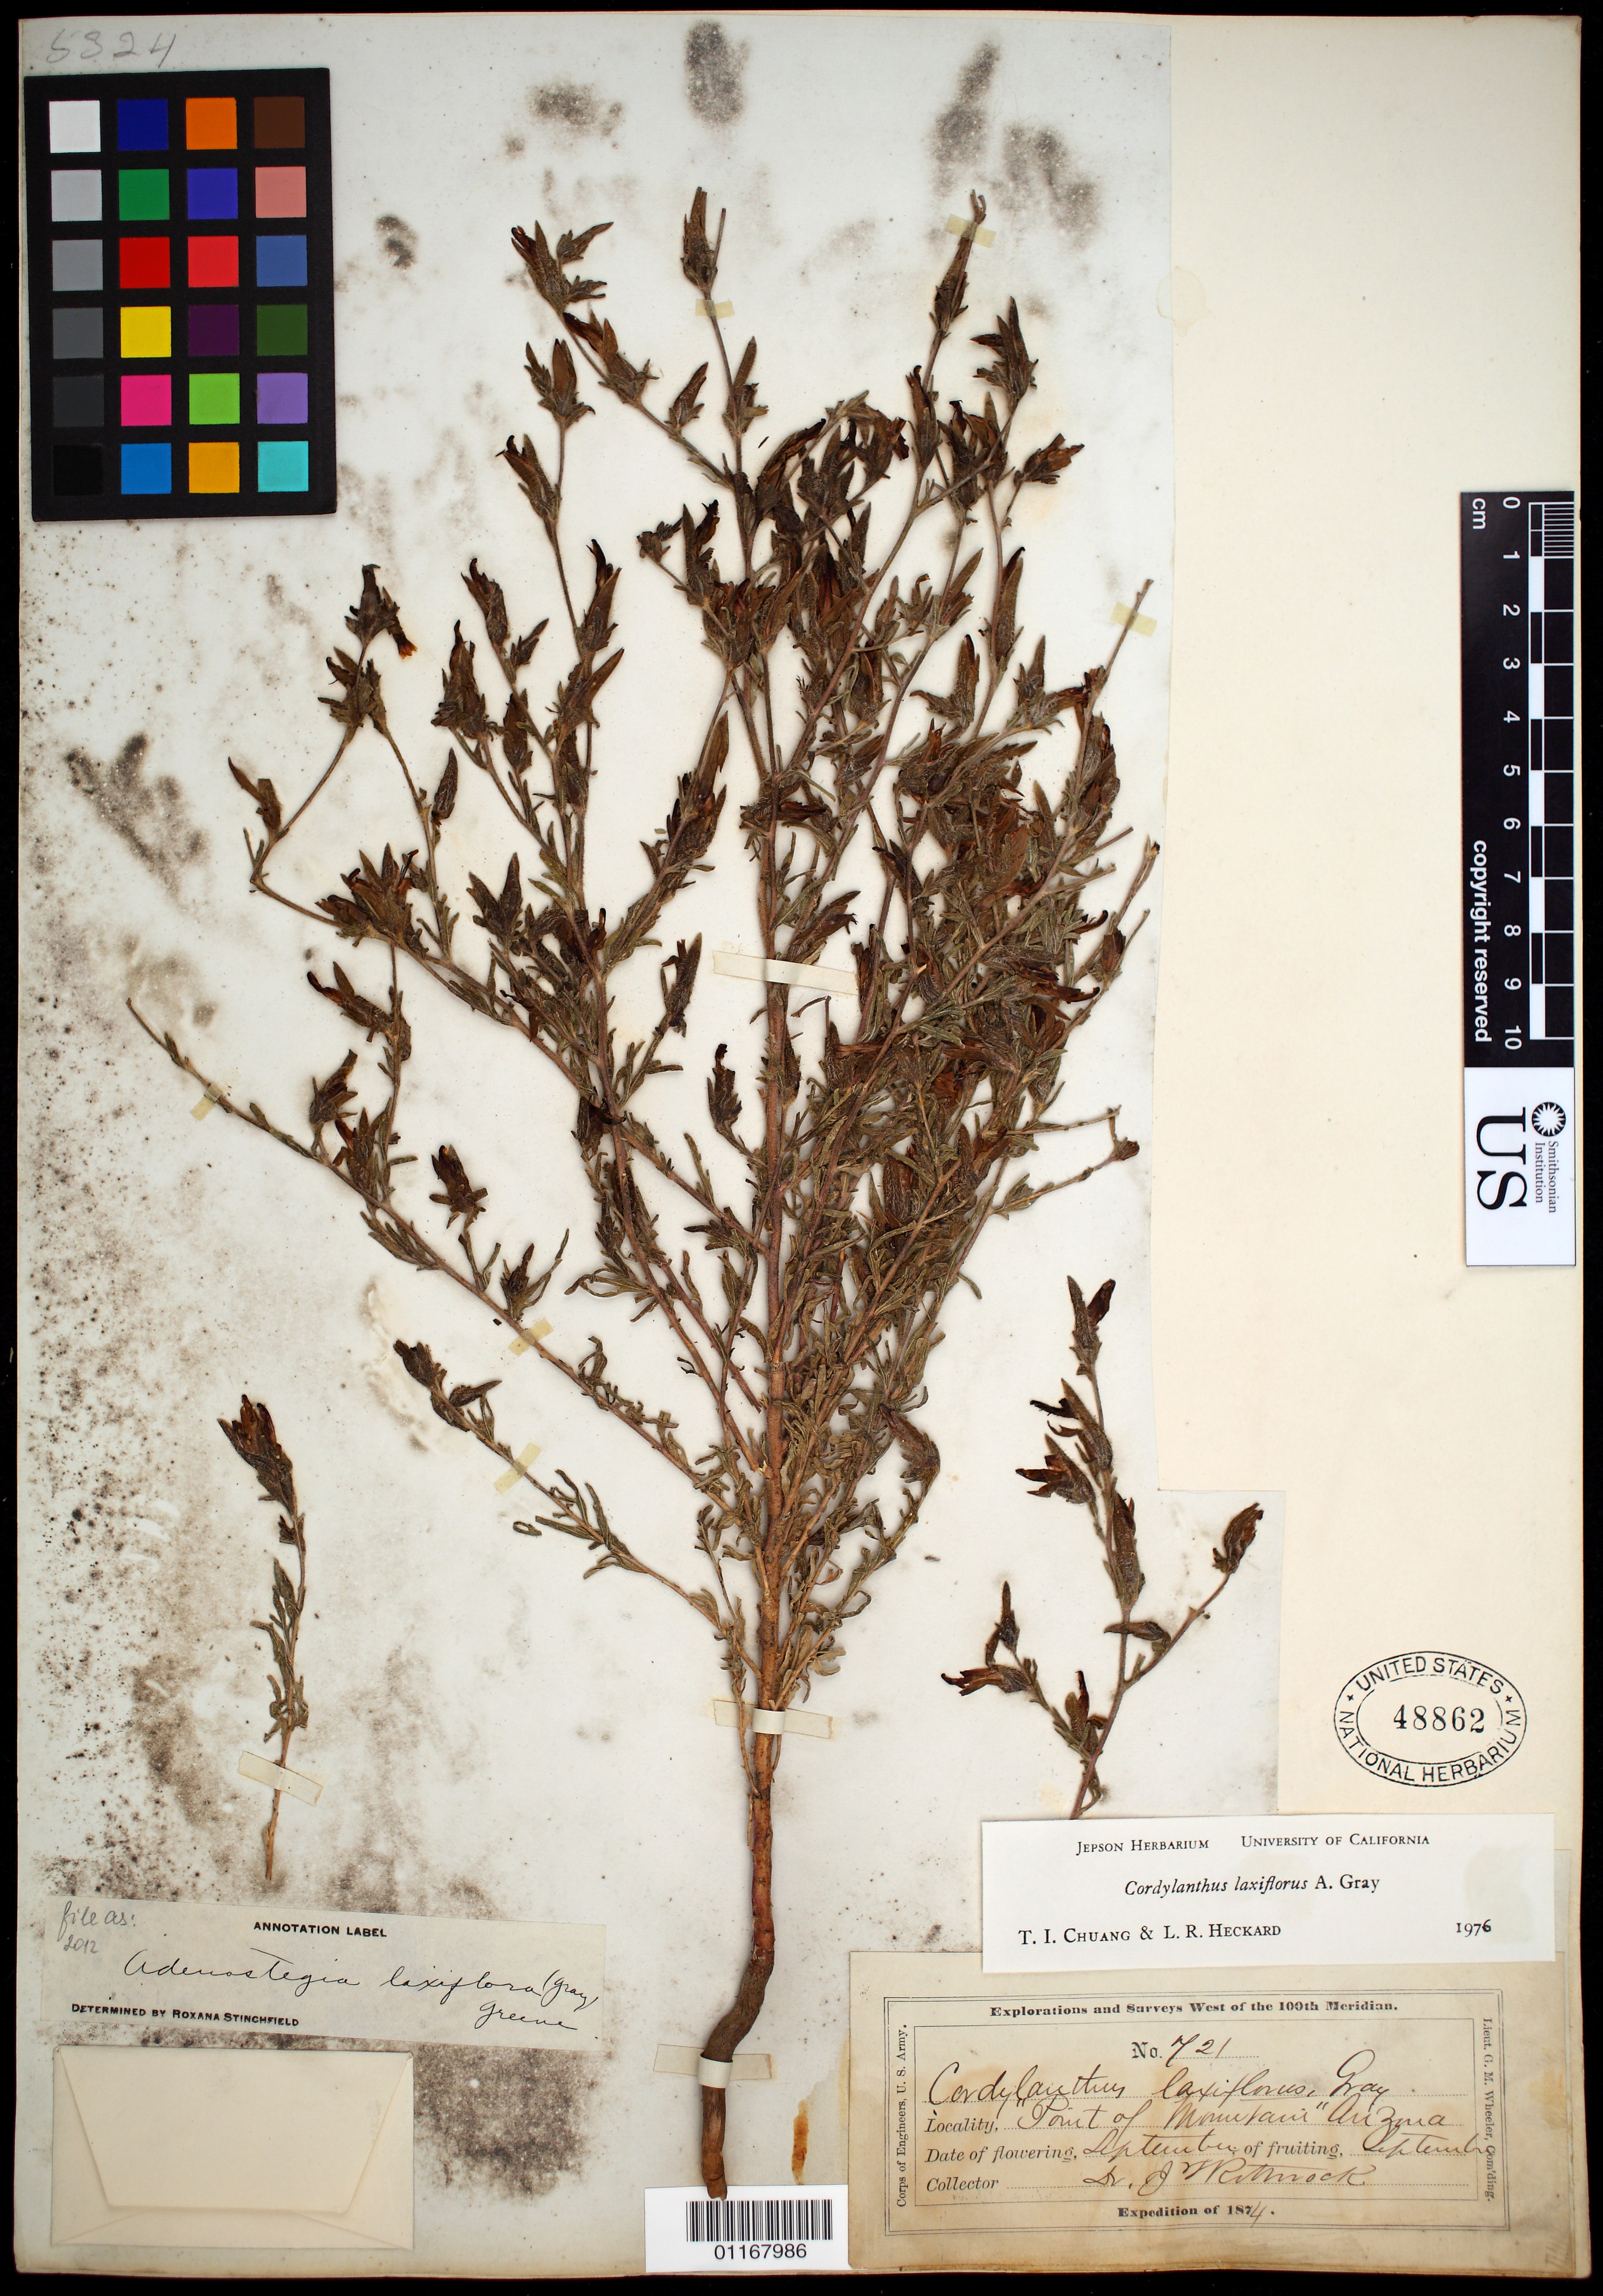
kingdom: Plantae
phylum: Tracheophyta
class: Magnoliopsida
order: Lamiales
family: Orobanchaceae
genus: Cordylanthus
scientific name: Cordylanthus laxiflorus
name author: A. Gray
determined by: Barringer, K. A.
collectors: J. T. Rothrock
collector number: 721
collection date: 1874-09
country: United States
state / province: Arizona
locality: Point of Mountains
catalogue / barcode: US 48862